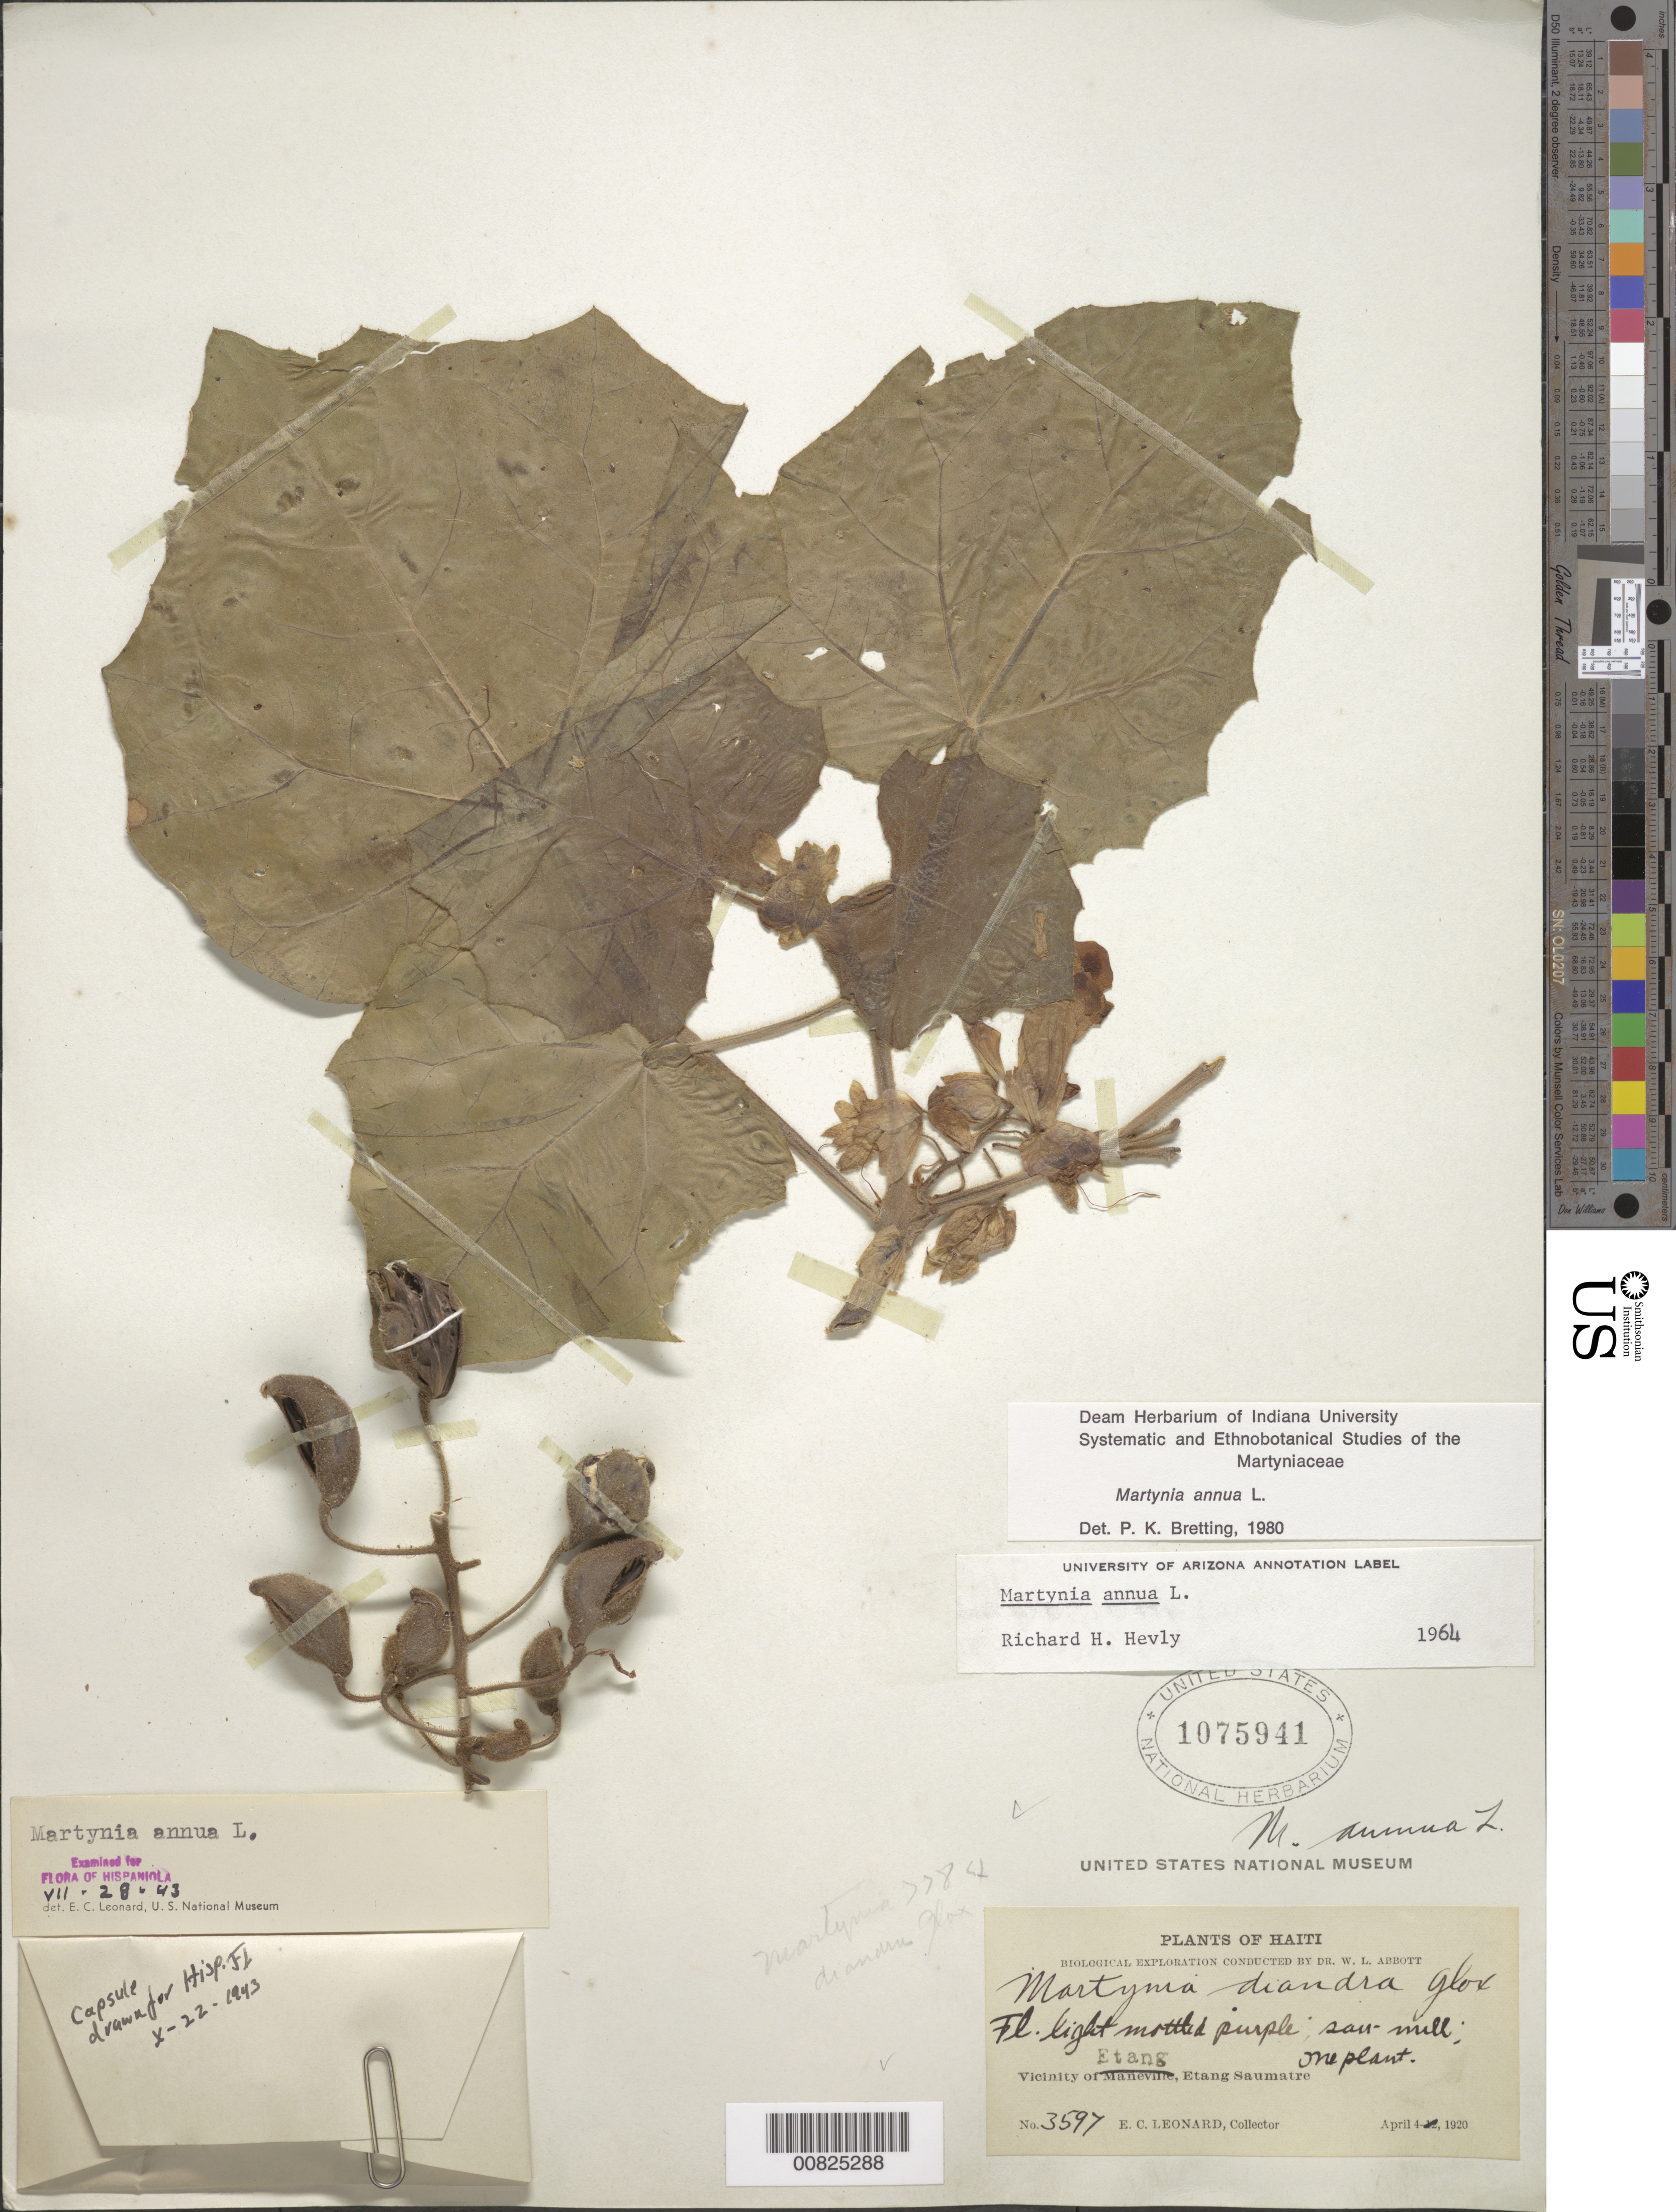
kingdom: Plantae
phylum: Tracheophyta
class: Magnoliopsida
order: Lamiales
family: Martyniaceae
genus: Martynia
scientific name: Martynia annua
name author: L.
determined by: Bretting, Peter K.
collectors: E. C. Leonard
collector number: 3597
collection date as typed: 04 Apr 1920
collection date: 1920-04-04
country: Haiti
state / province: Ouest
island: Hispaniola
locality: Vicinity of Etang, Etang Saumatre, saw mill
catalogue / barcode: US 1075941